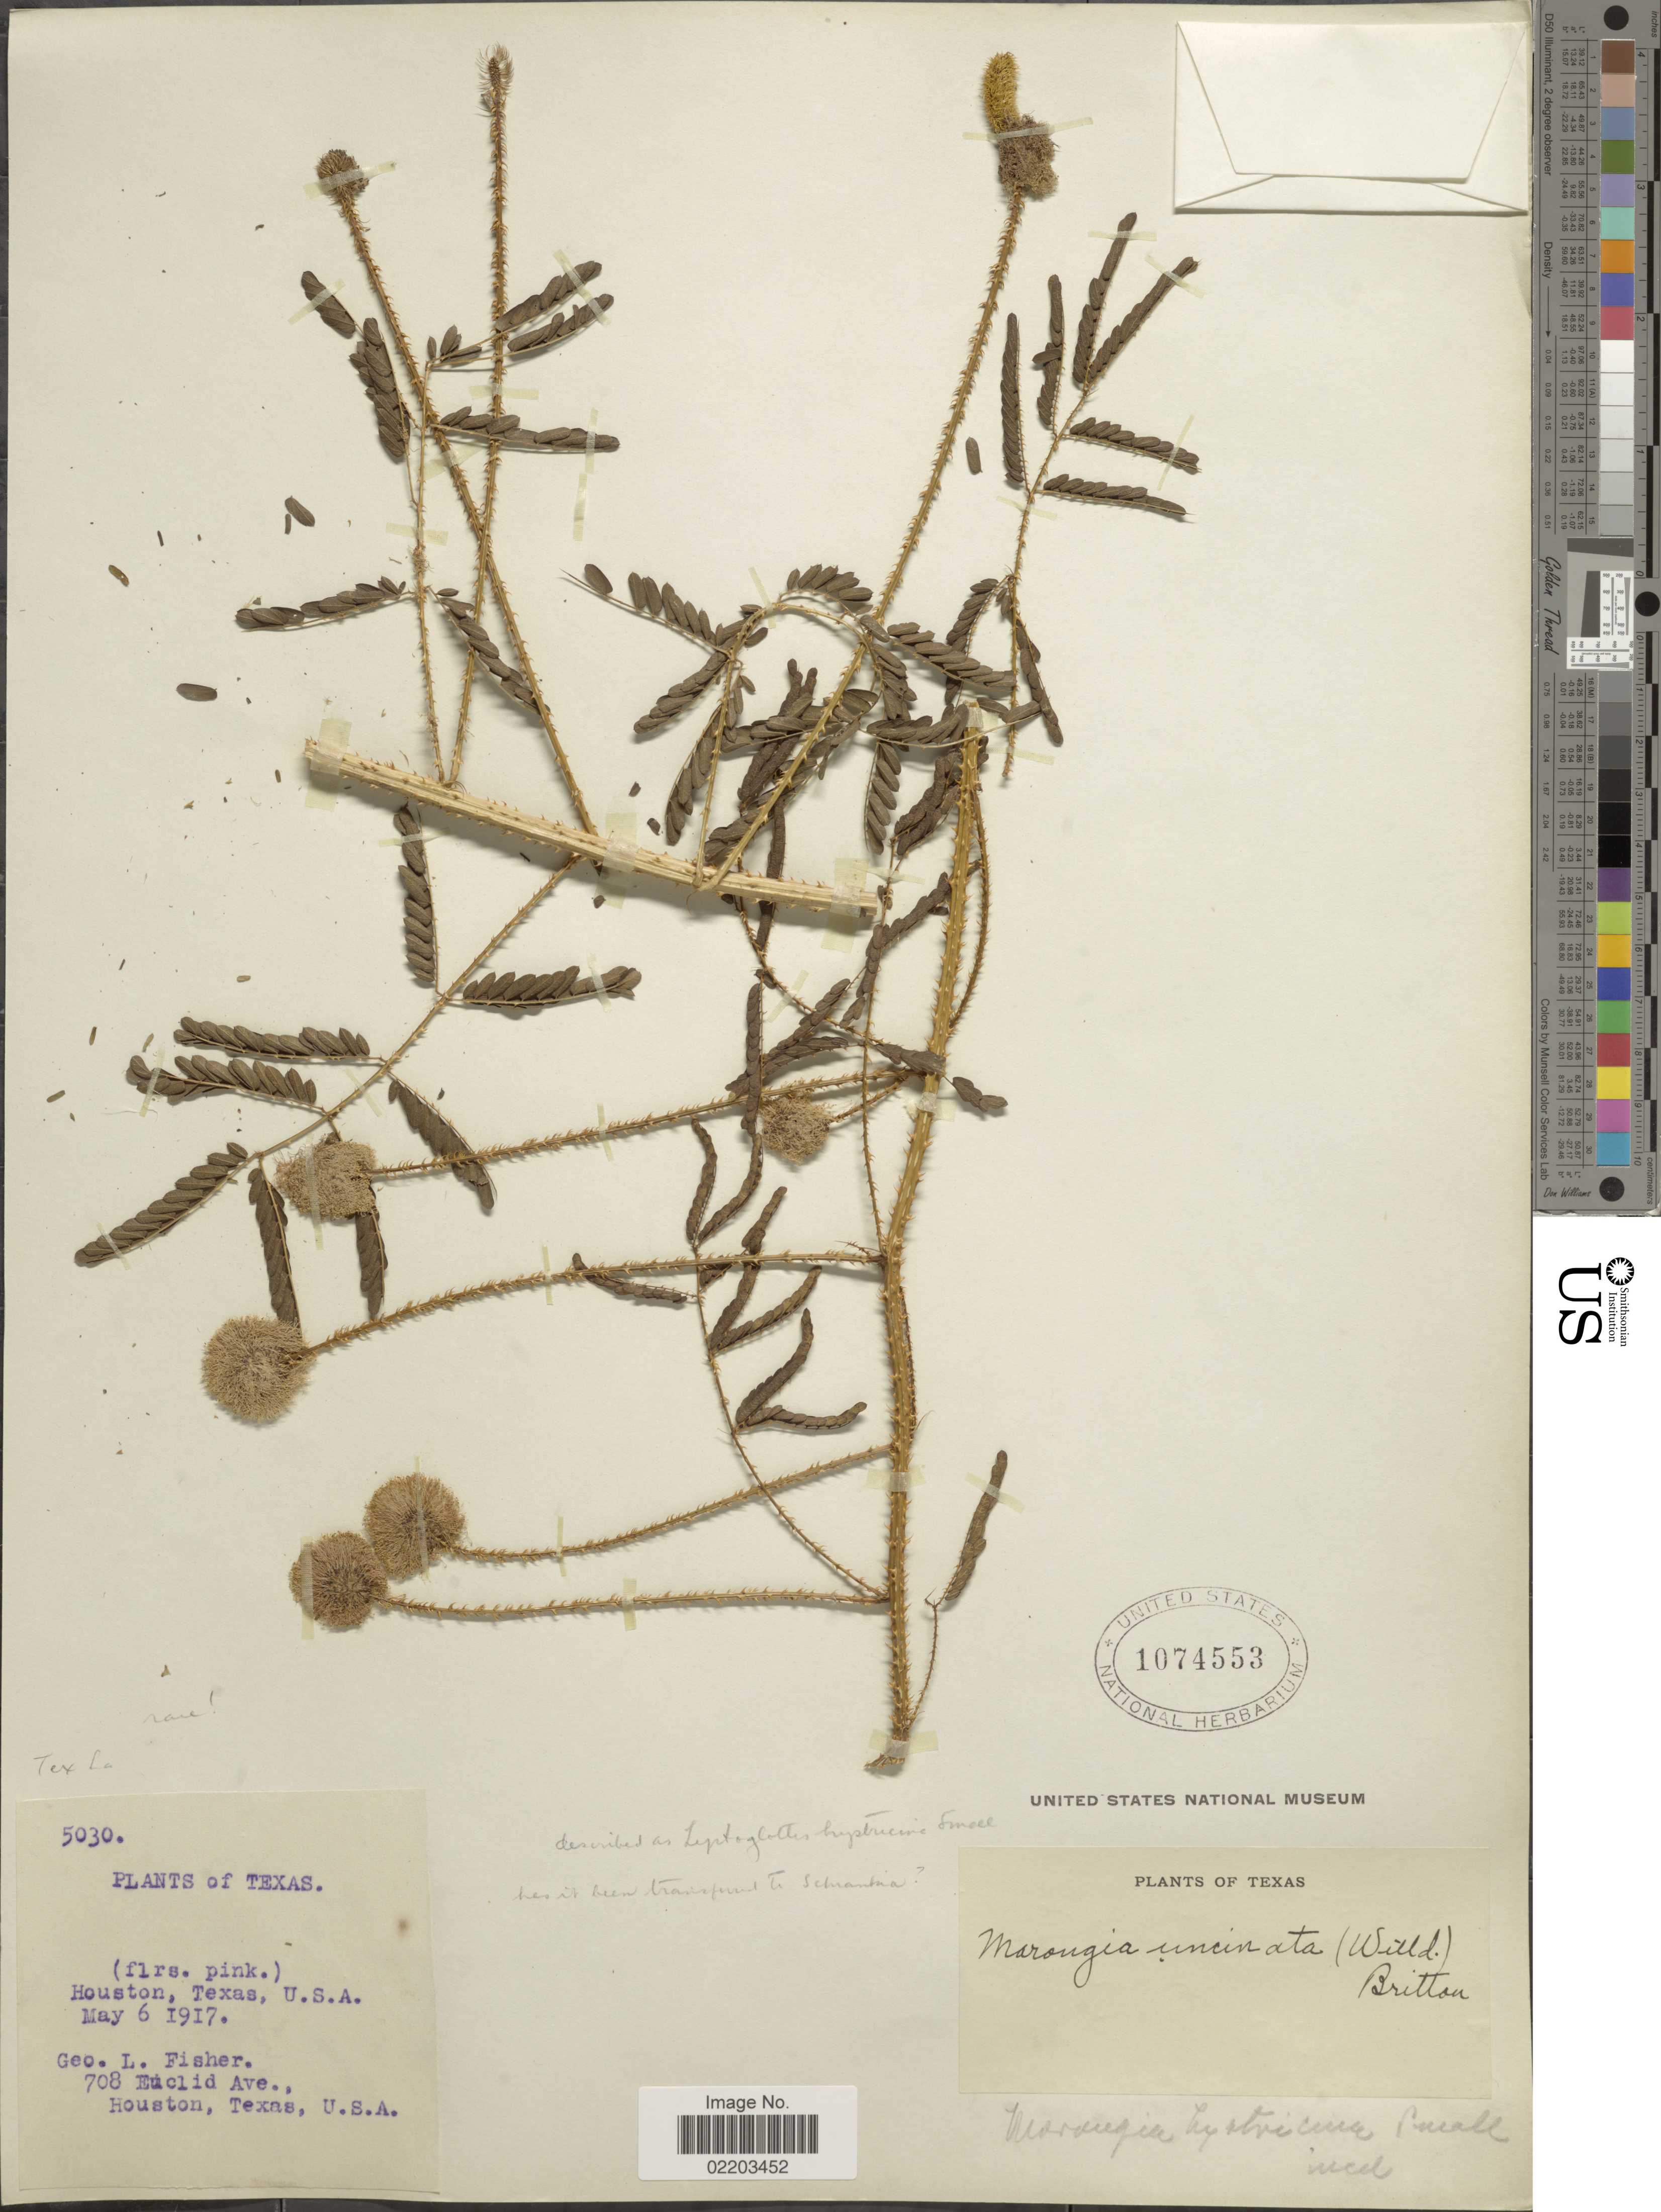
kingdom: Plantae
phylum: Tracheophyta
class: Magnoliopsida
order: Fabales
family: Fabaceae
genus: Mimosa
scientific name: Mimosa hystricina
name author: (Small ex Britton & Rose) B.L. Turner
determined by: Strong, M. T., (US), Smithsonian Institution - National Museum of Natural History (UNITED STATES)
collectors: G. L. Fisher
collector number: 5030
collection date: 1917-05-06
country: United States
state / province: Texas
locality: Houston, texas, U.S.A.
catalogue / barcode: US 1074553